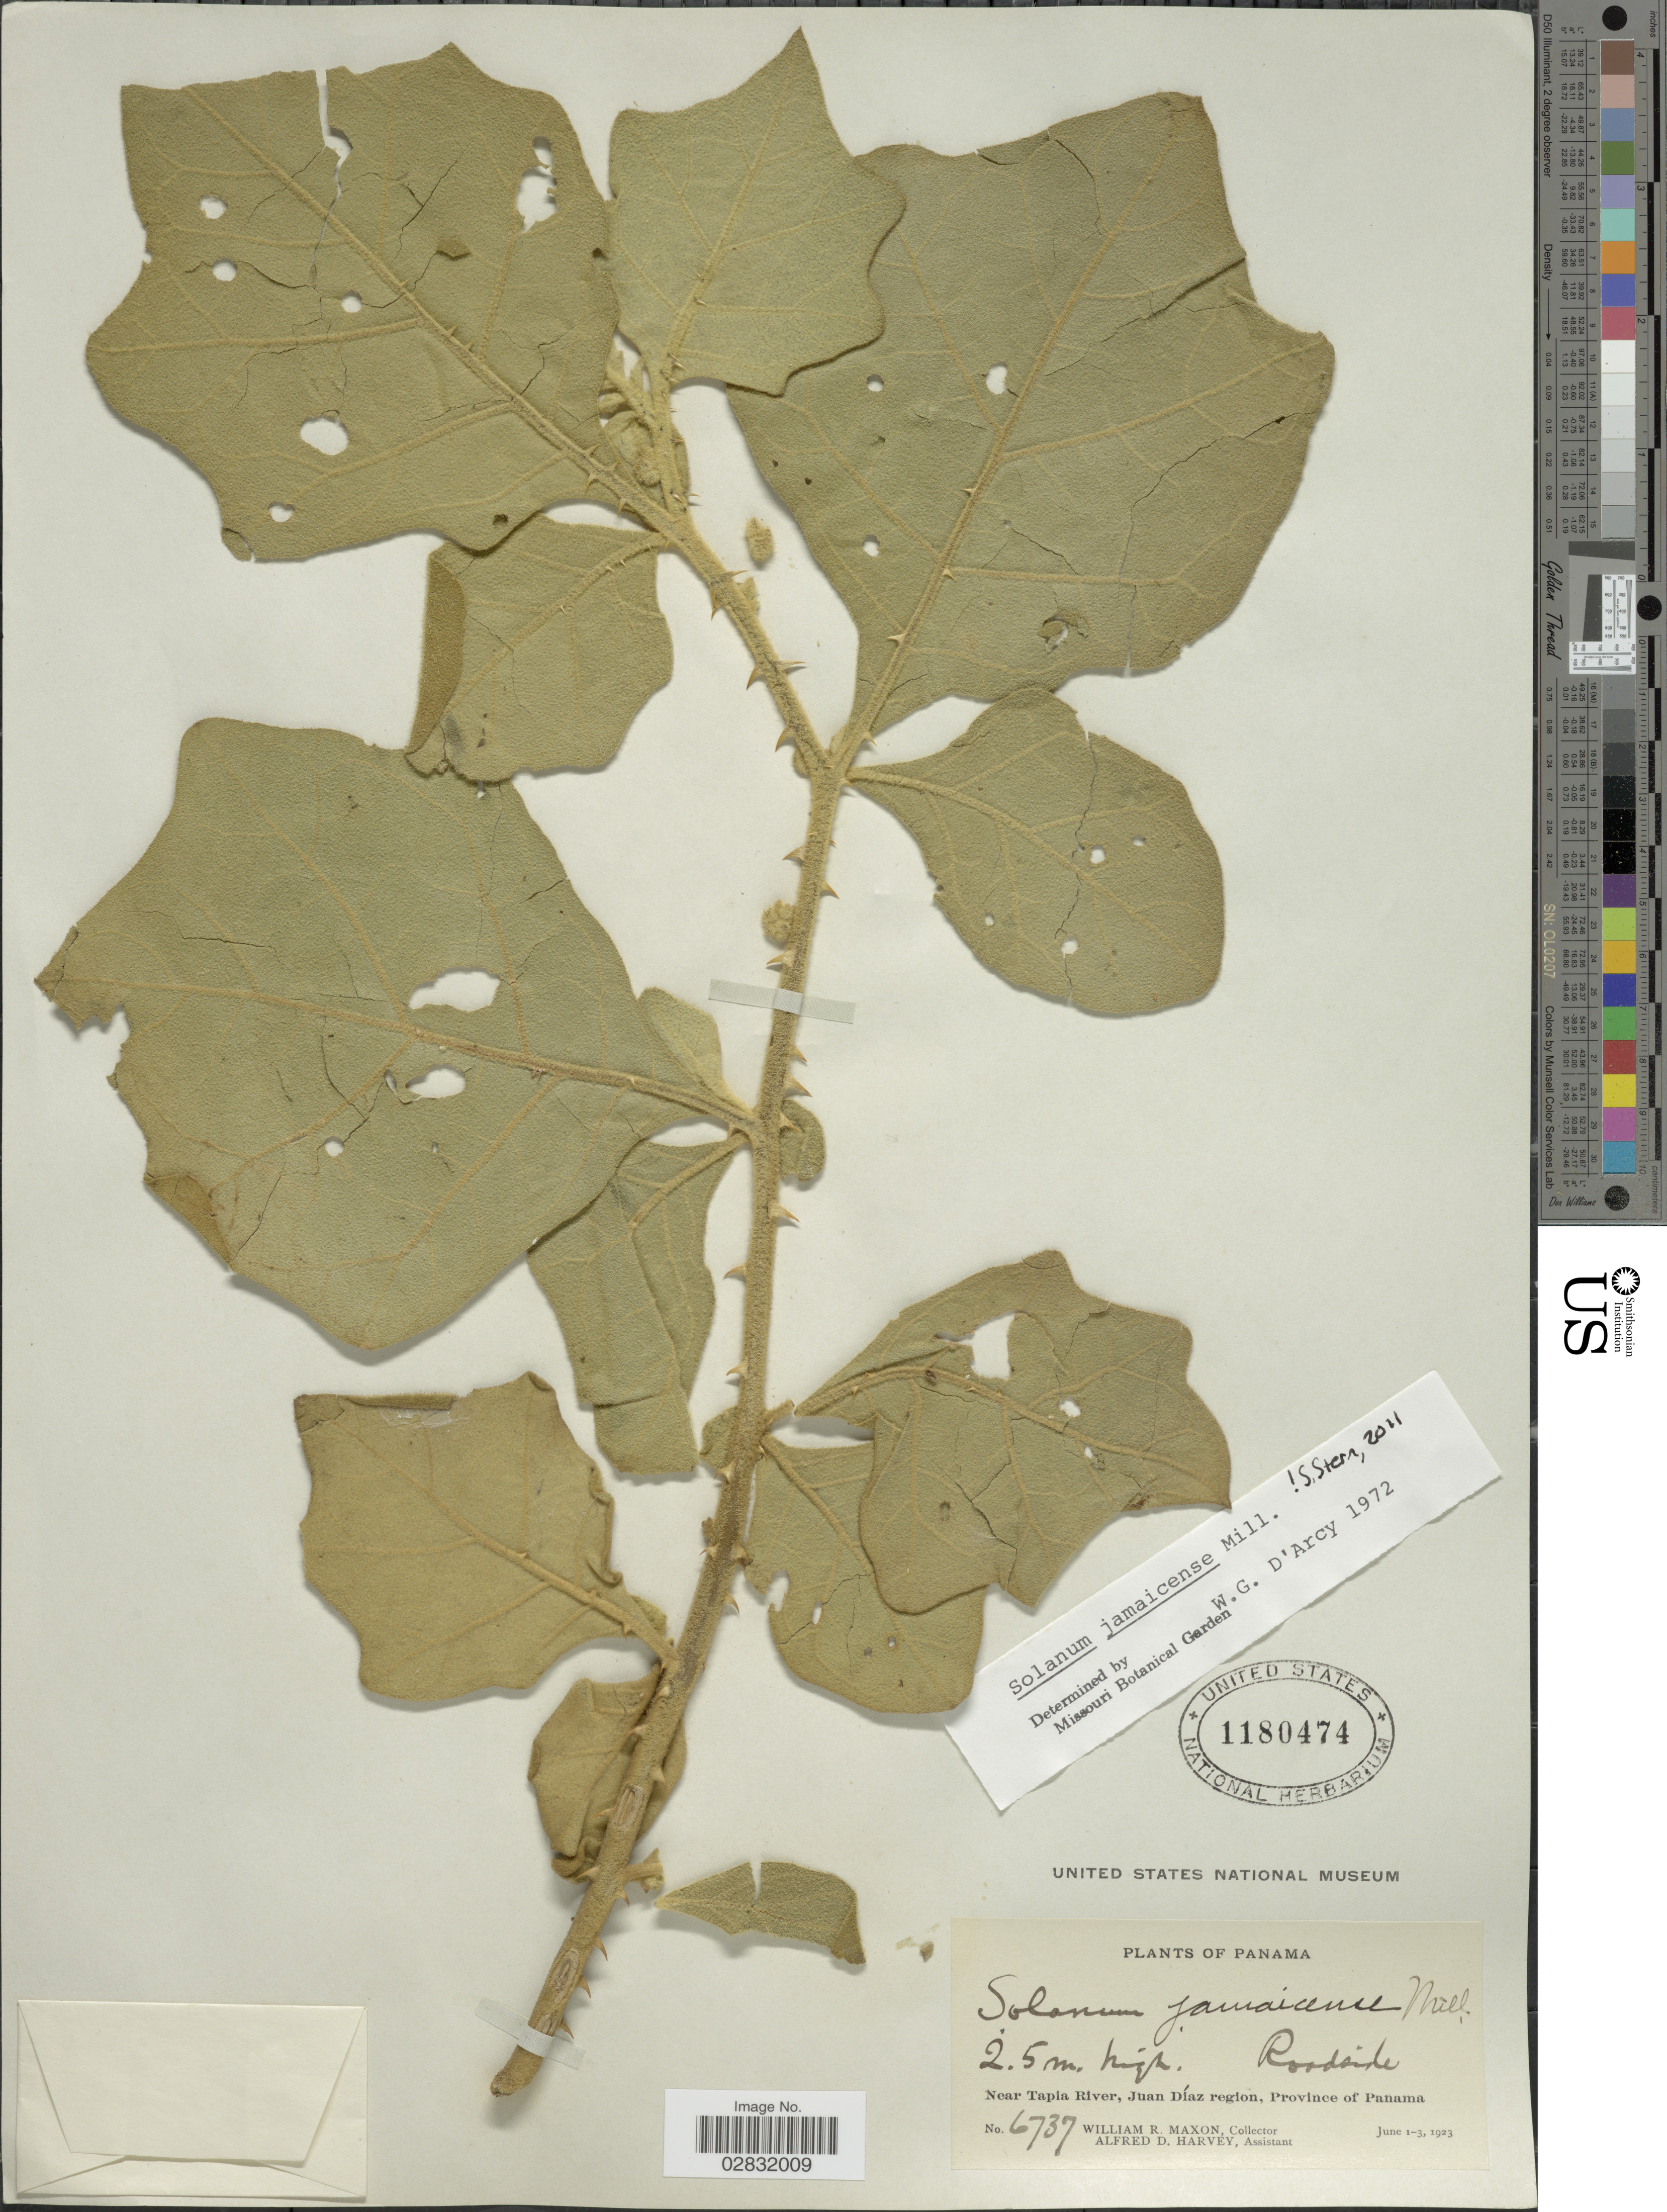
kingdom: Plantae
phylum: Tracheophyta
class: Magnoliopsida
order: Solanales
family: Solanaceae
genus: Solanum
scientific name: Solanum jamaicense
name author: Mill.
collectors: W. R. Maxon & A. D. Harvey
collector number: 6737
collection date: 1923-06-01/1923-06-03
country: Panama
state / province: Panamá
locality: Near Tapia River, Juan Díaz region, Province of Panama.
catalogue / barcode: US 1180474